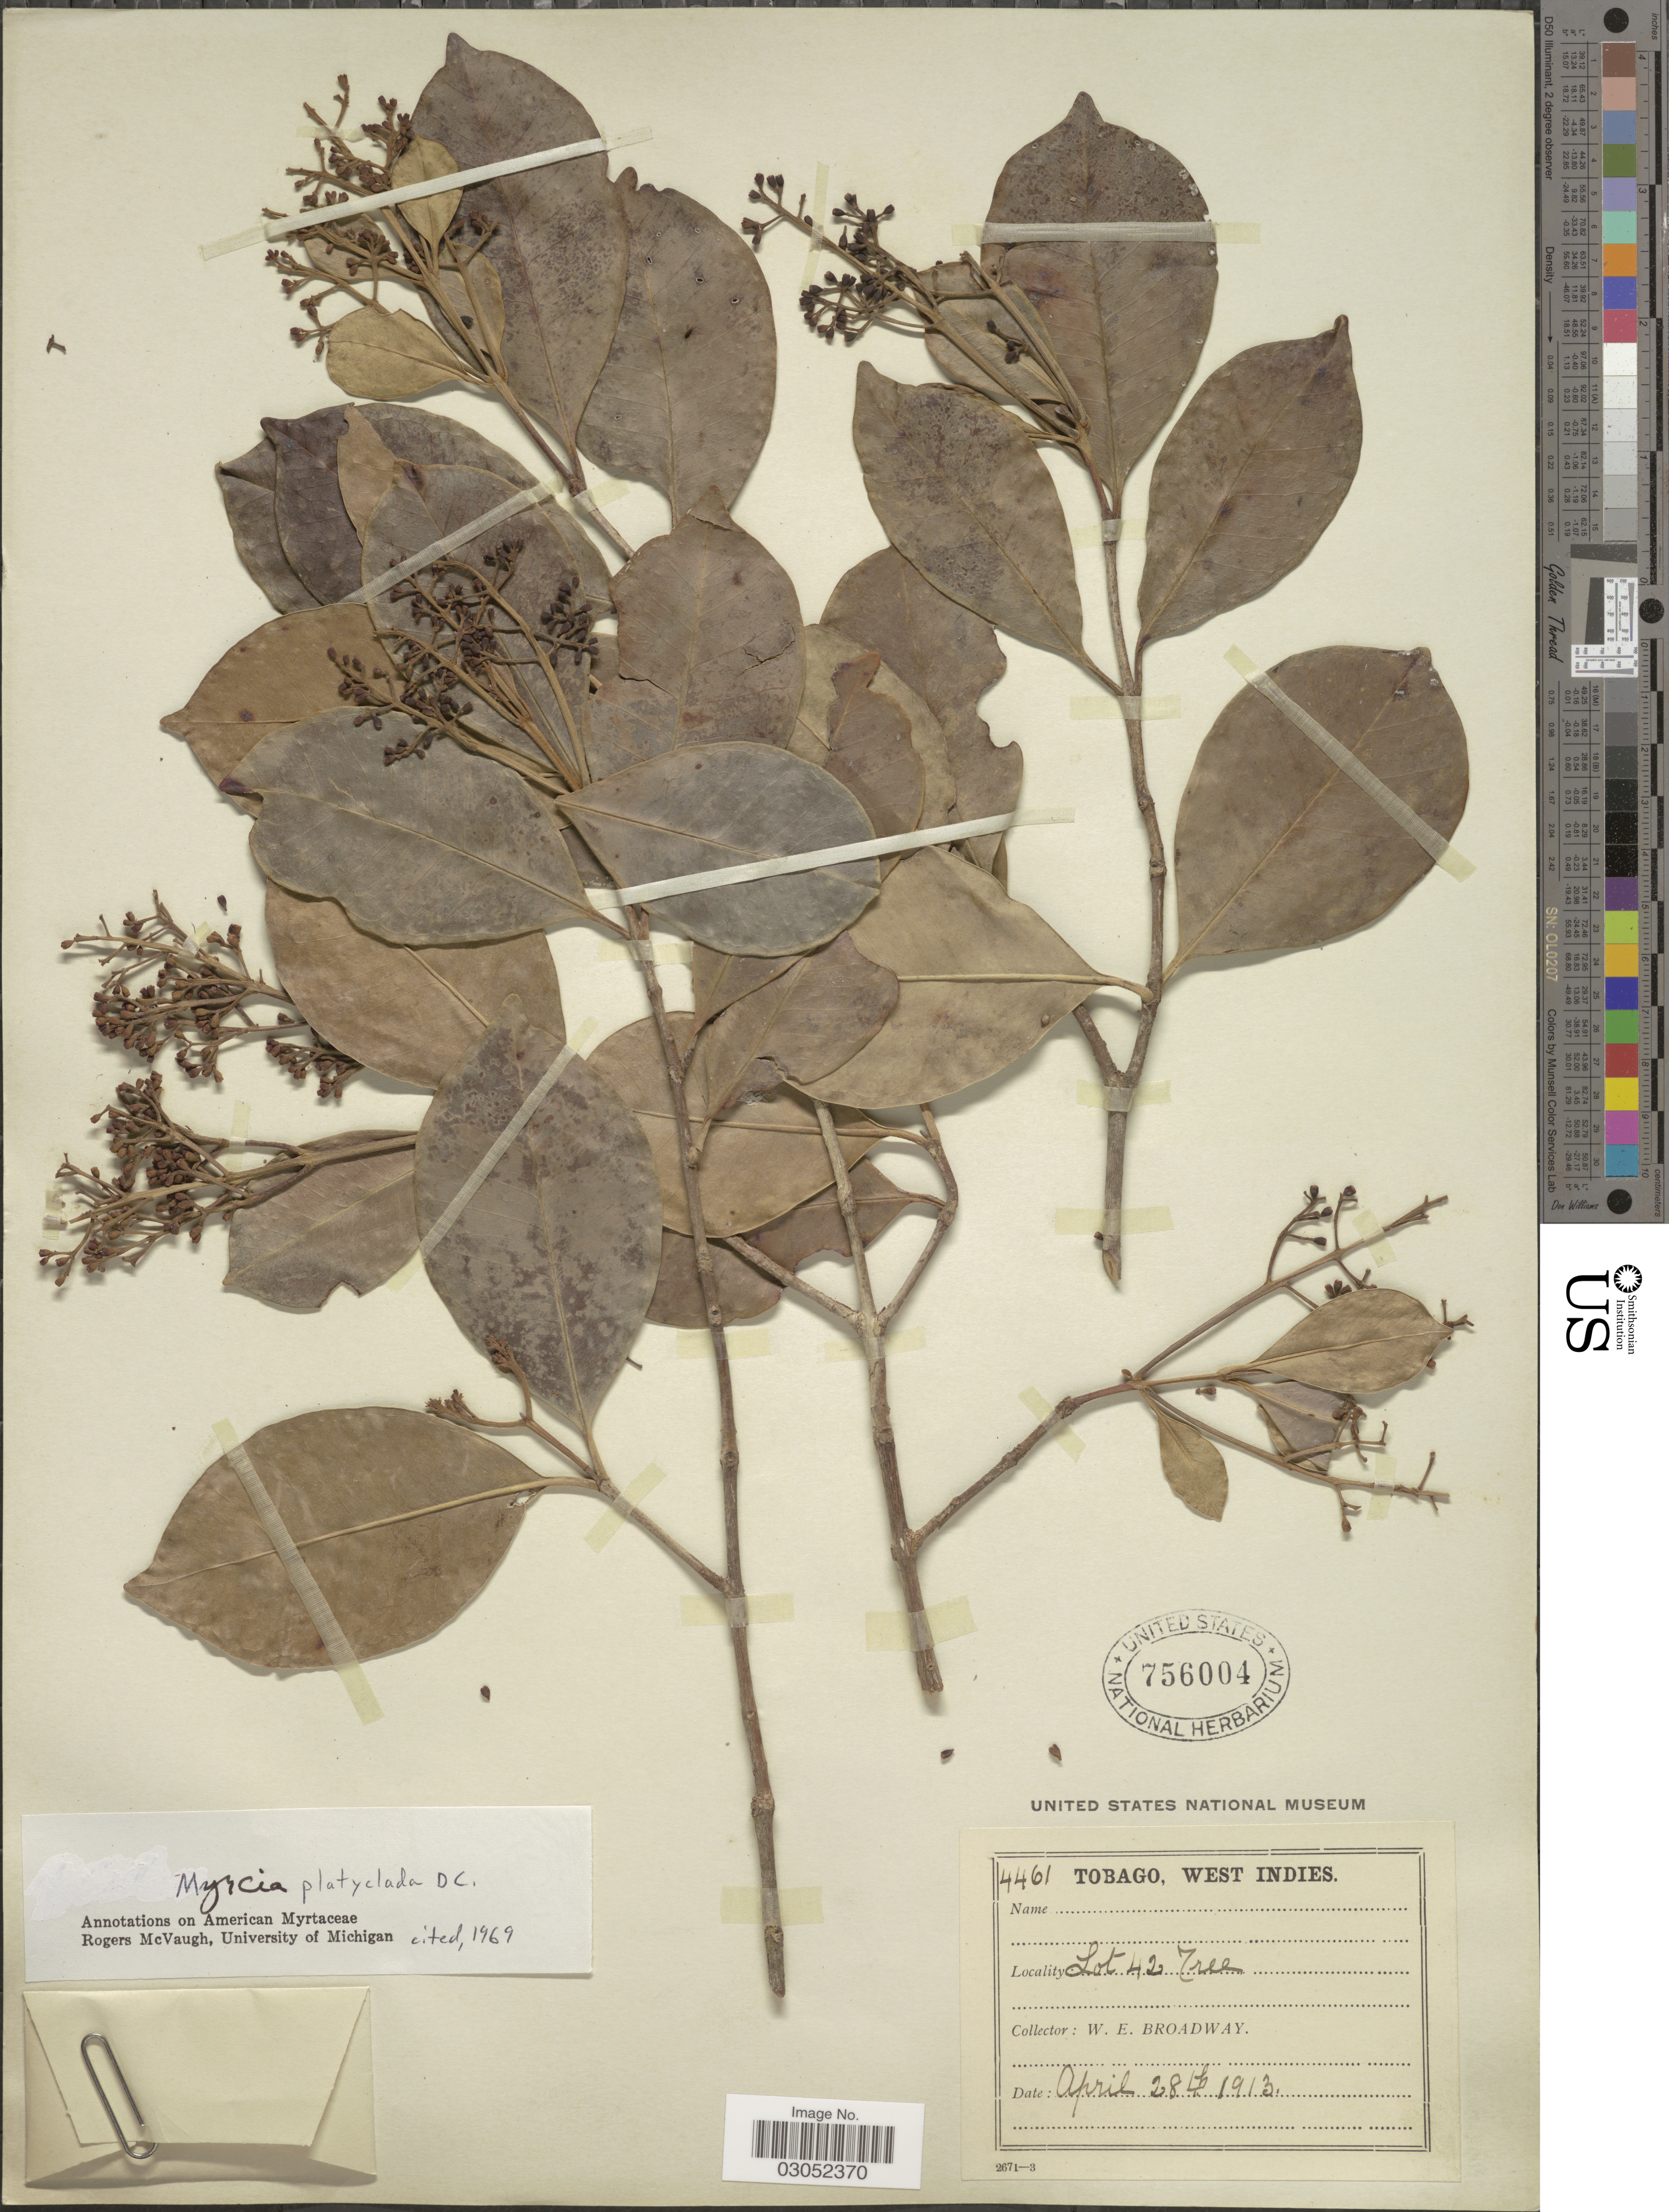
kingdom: Plantae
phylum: Tracheophyta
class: Magnoliopsida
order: Myrtales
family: Myrtaceae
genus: Myrcia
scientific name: Myrcia platyclada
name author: DC.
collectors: W. E. Broadway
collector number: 4461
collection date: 1913-04-28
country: Trinidad and Tobago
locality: Tobago.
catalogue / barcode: US 756004